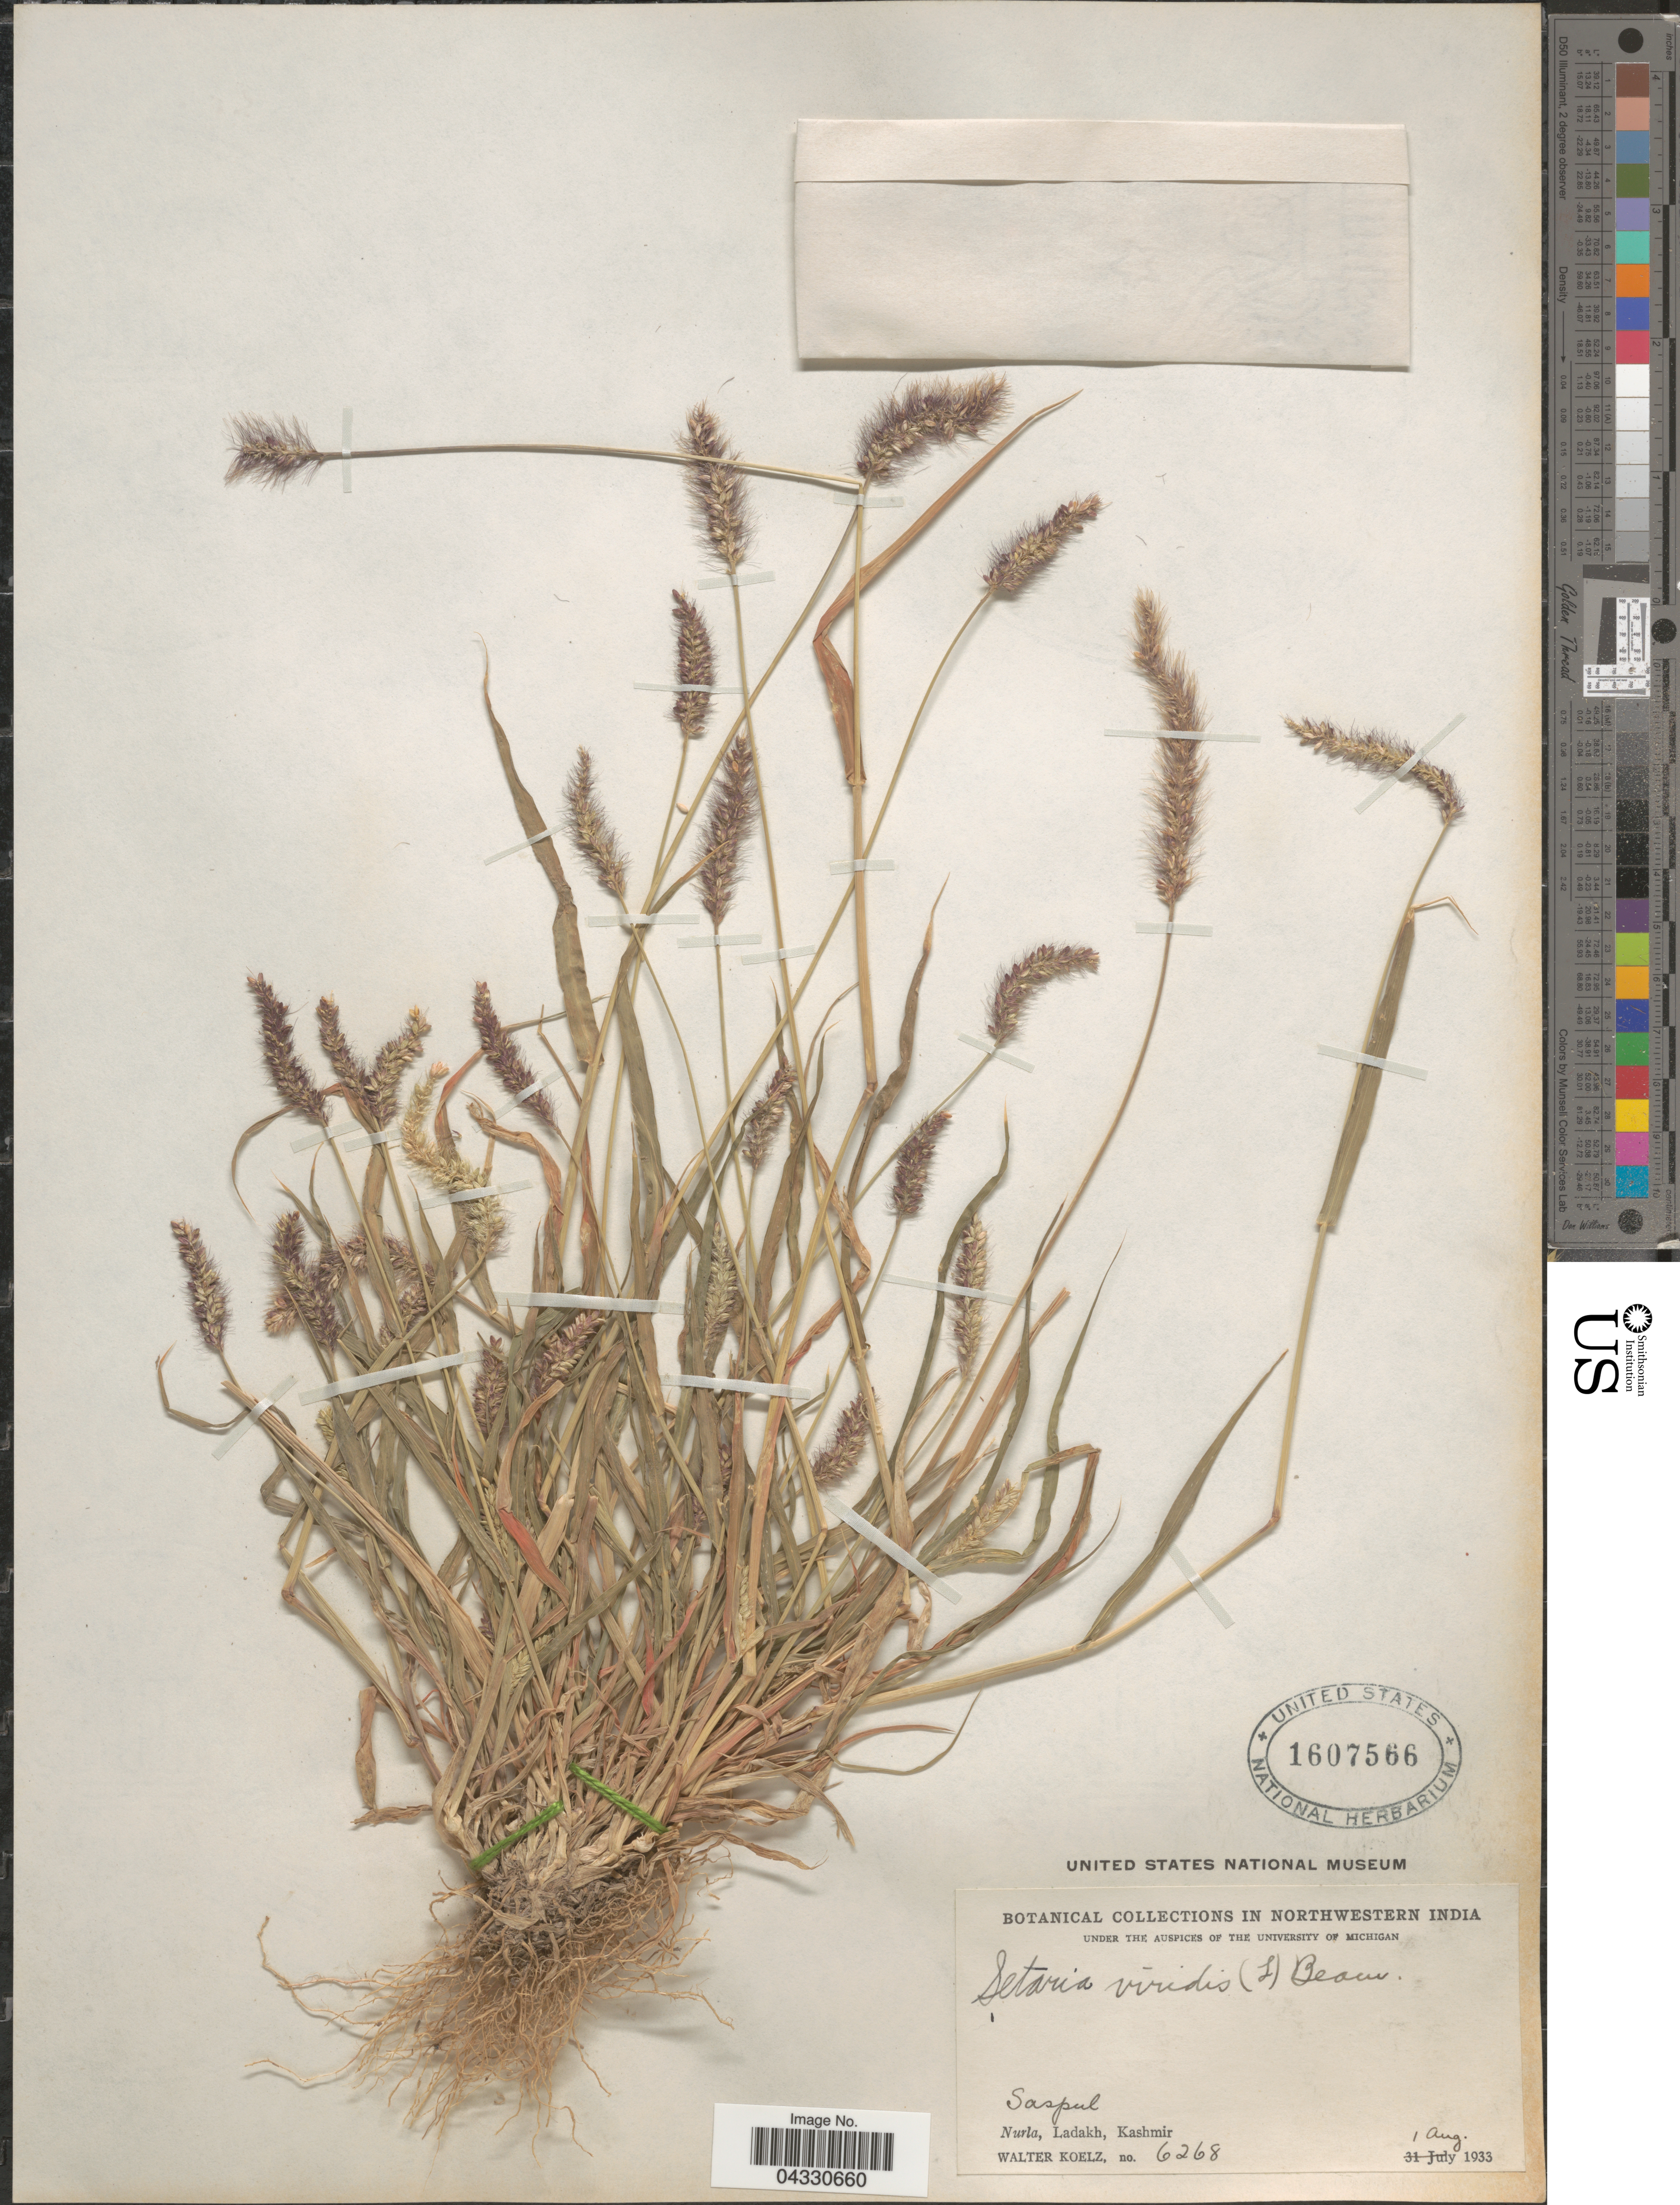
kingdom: Plantae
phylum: Tracheophyta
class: Liliopsida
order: Poales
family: Poaceae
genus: Setaria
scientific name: Setaria viridis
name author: (L.) P. Beauv.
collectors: W. N. Koelz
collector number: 6268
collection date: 1933-08-01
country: India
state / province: Jammu and Kashmir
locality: Northwestern India. Saspul. Nurla, Ladakh, Kashmir.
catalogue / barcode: US 1607566